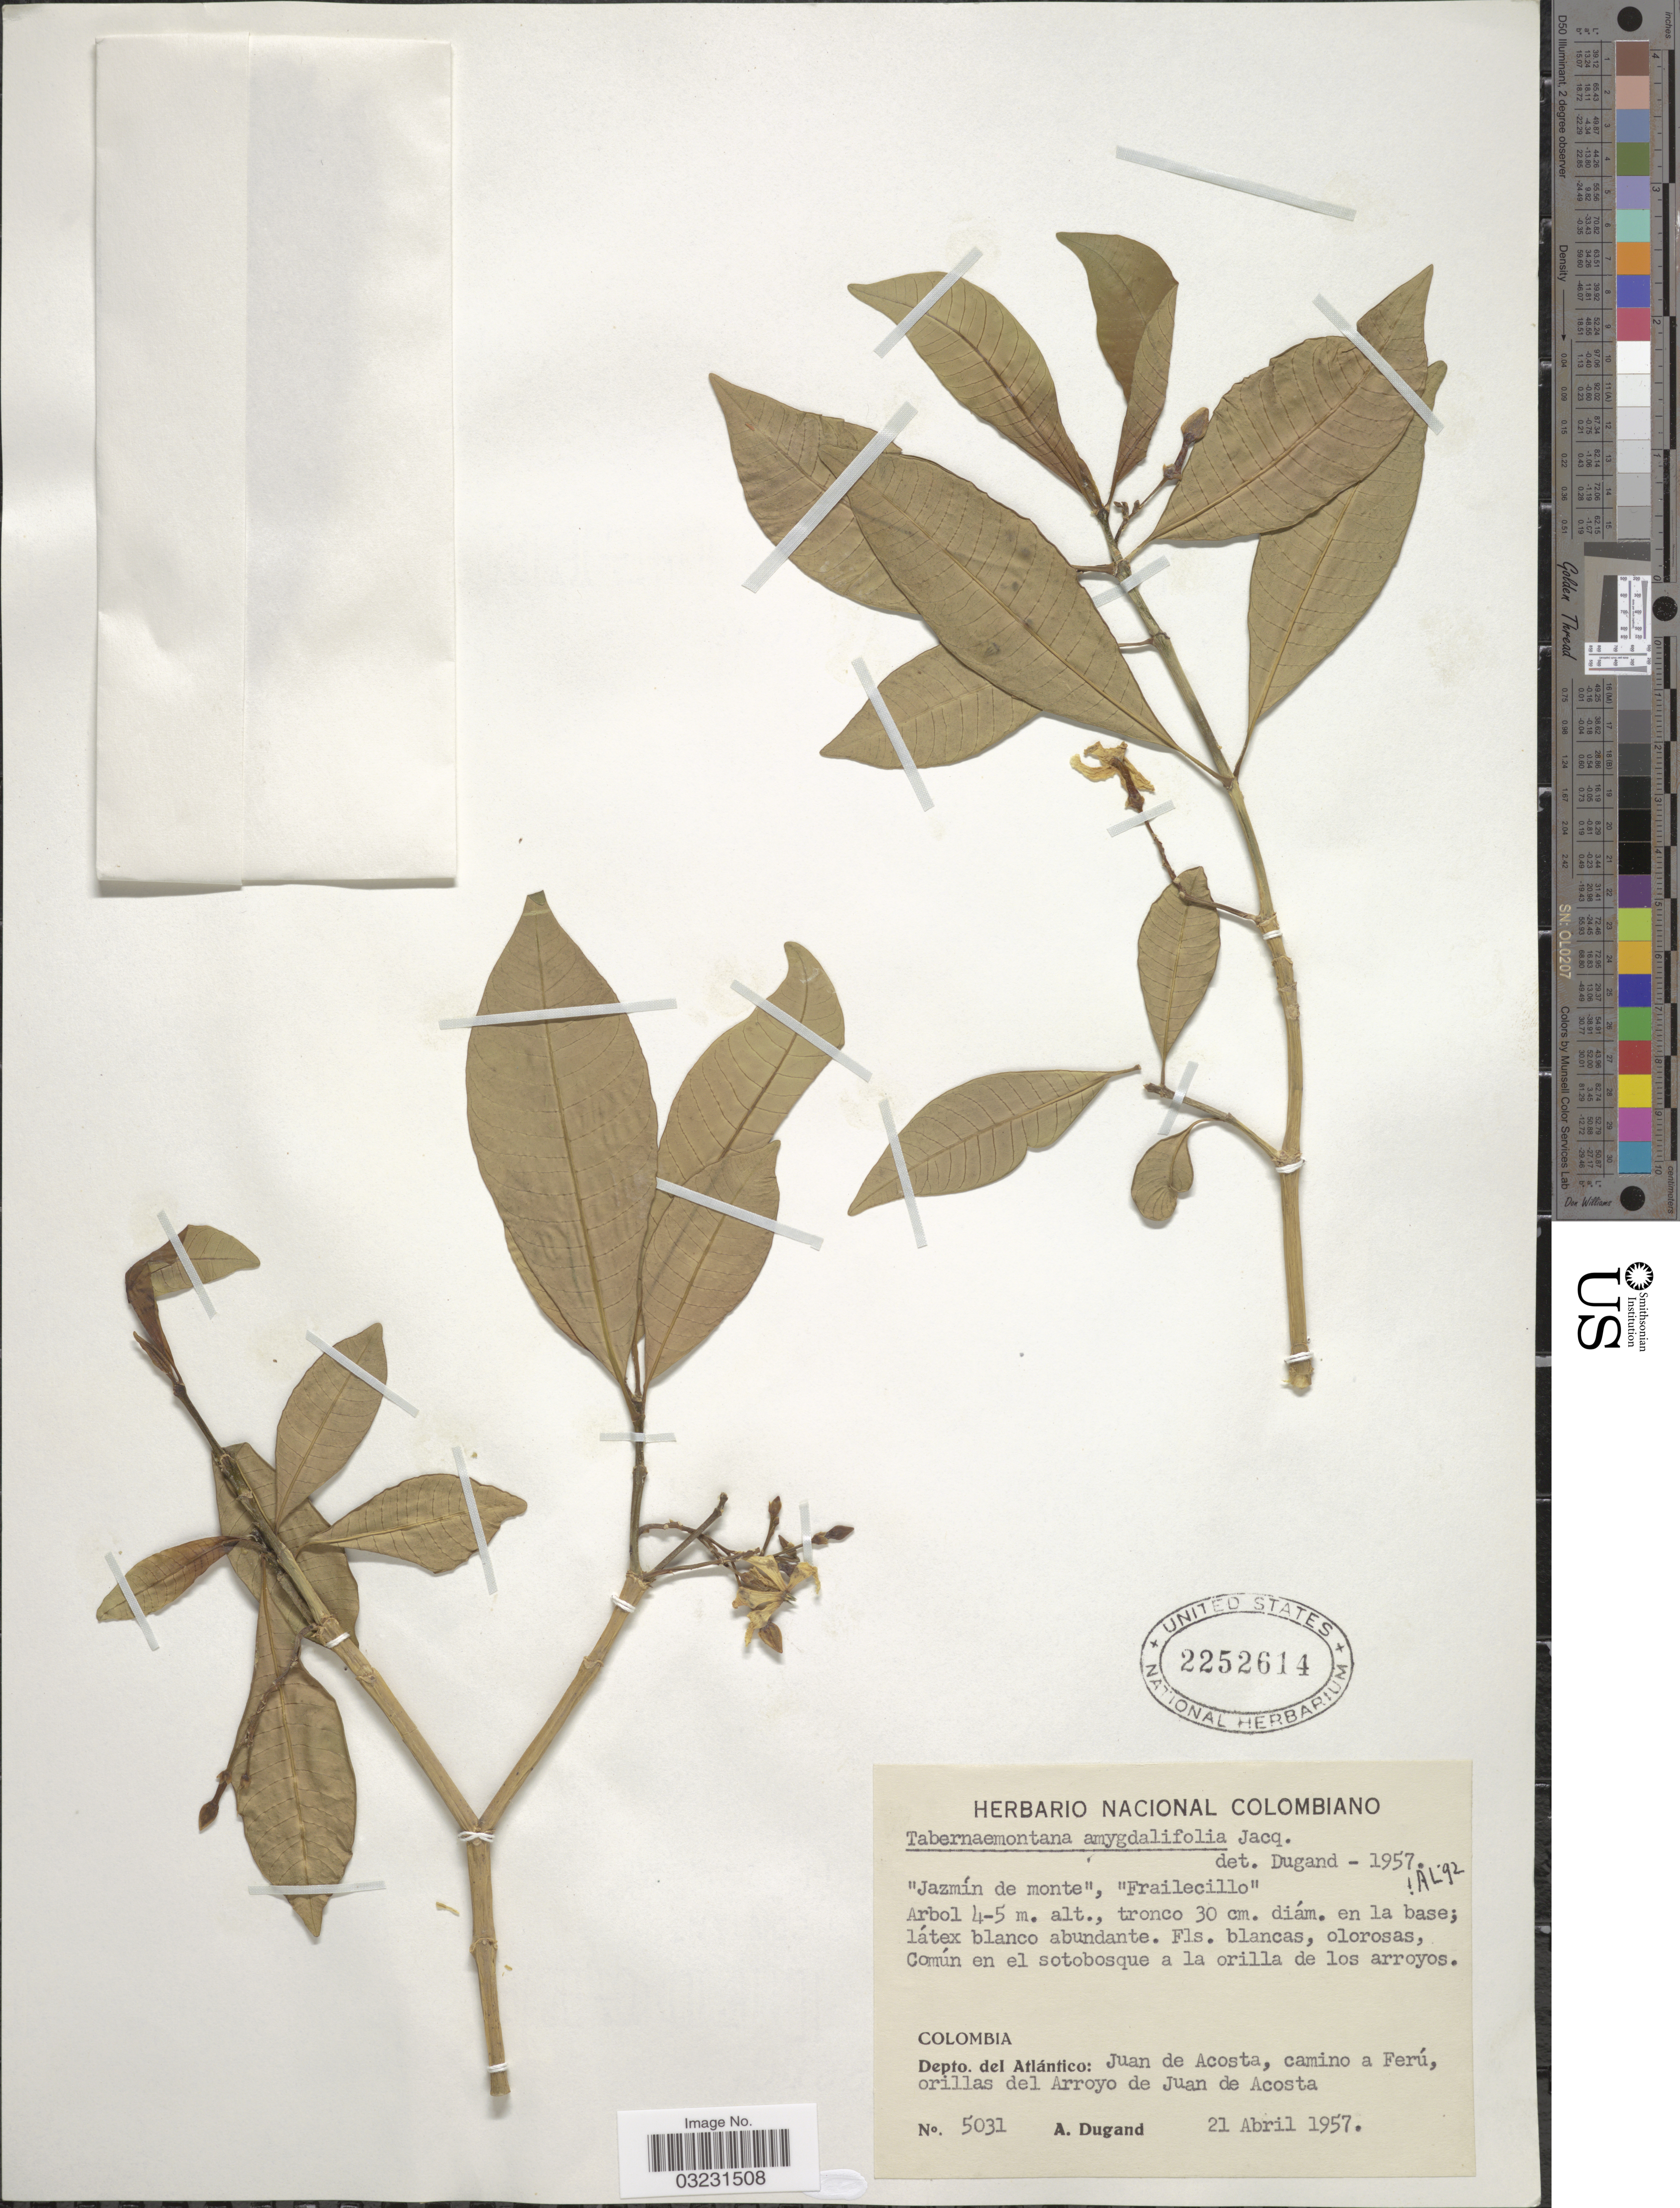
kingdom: Plantae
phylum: Tracheophyta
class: Magnoliopsida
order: Gentianales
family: Apocynaceae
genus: Tabernaemontana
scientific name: Tabernaemontana amygdalifolia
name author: Jacq.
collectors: A. Dugand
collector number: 5031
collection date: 1957-04-21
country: Colombia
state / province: Atlántico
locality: Depto. del Atlántico: Juan de Acosta, camino a Ferú, orillas del Arroyo de Juan de Acosta.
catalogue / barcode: US 2252614